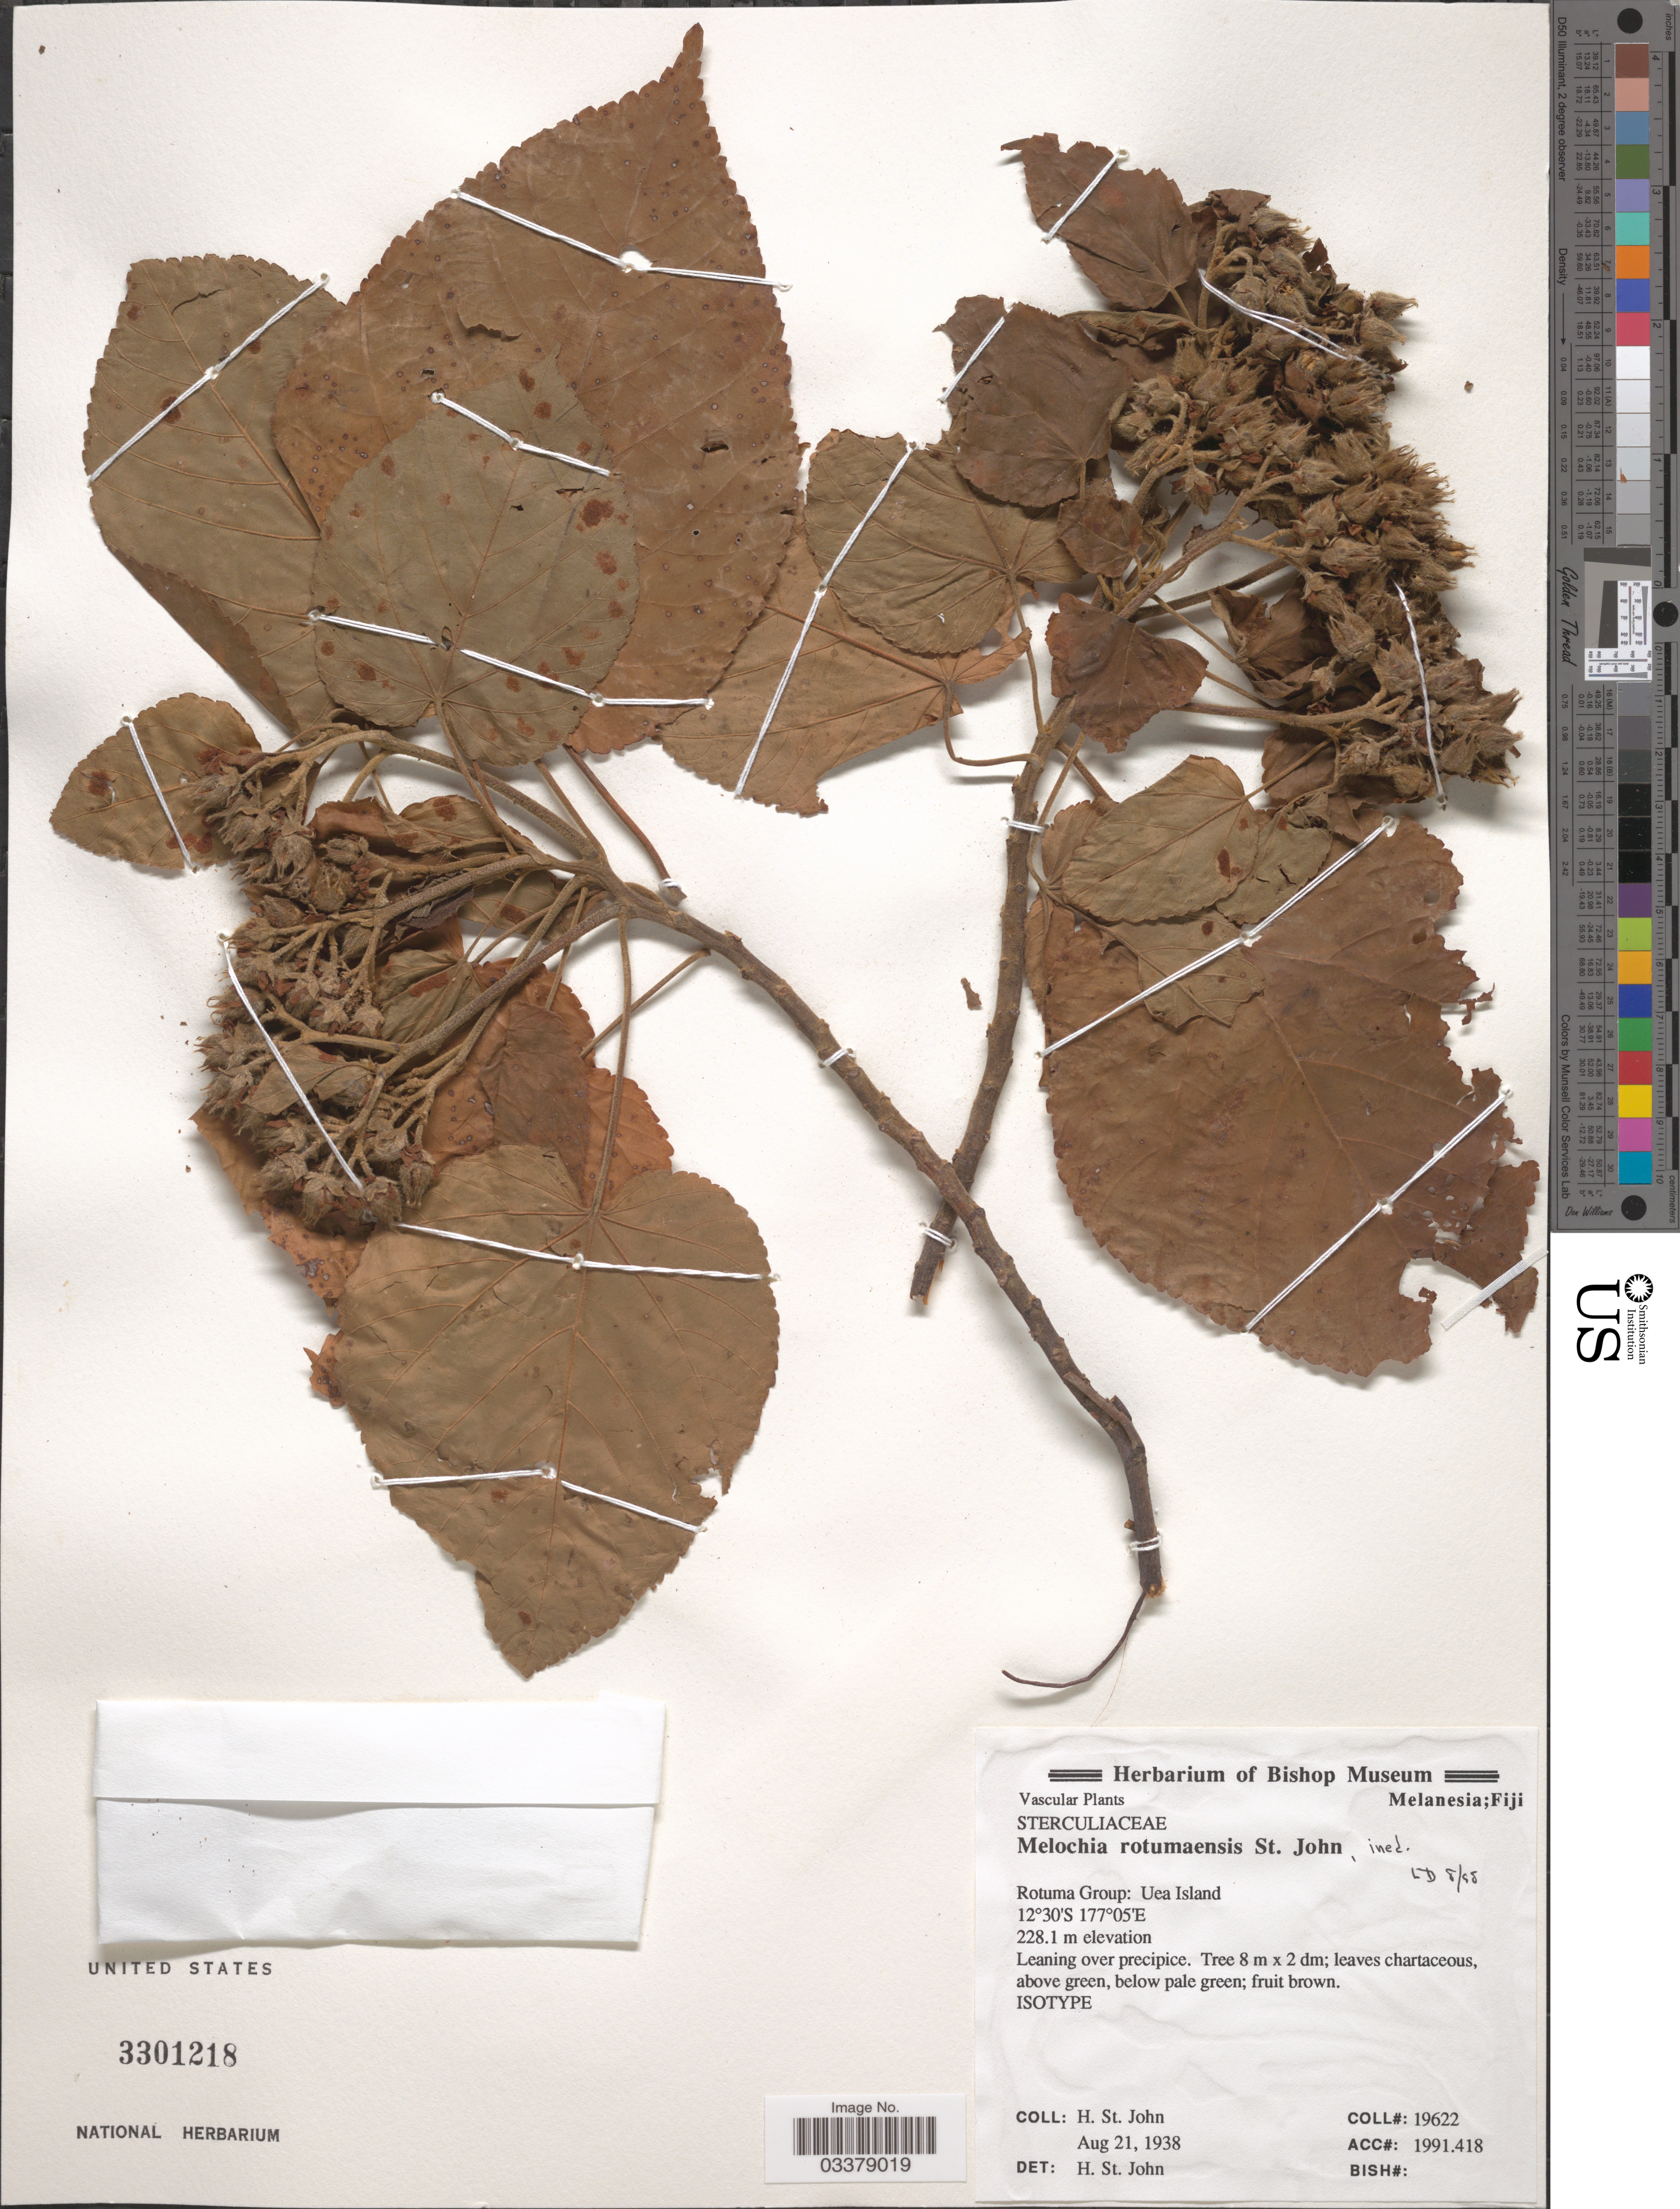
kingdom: Plantae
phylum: Tracheophyta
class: Magnoliopsida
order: Malvales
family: Malvaceae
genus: Melochia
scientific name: Melochia rotumensis H. St. John sp. nov. ined.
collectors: H. St. John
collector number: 19622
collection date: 1938-08-21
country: Fiji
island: Uea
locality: Rotuma Group: Uea Island.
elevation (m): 228.1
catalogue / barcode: US 3301218